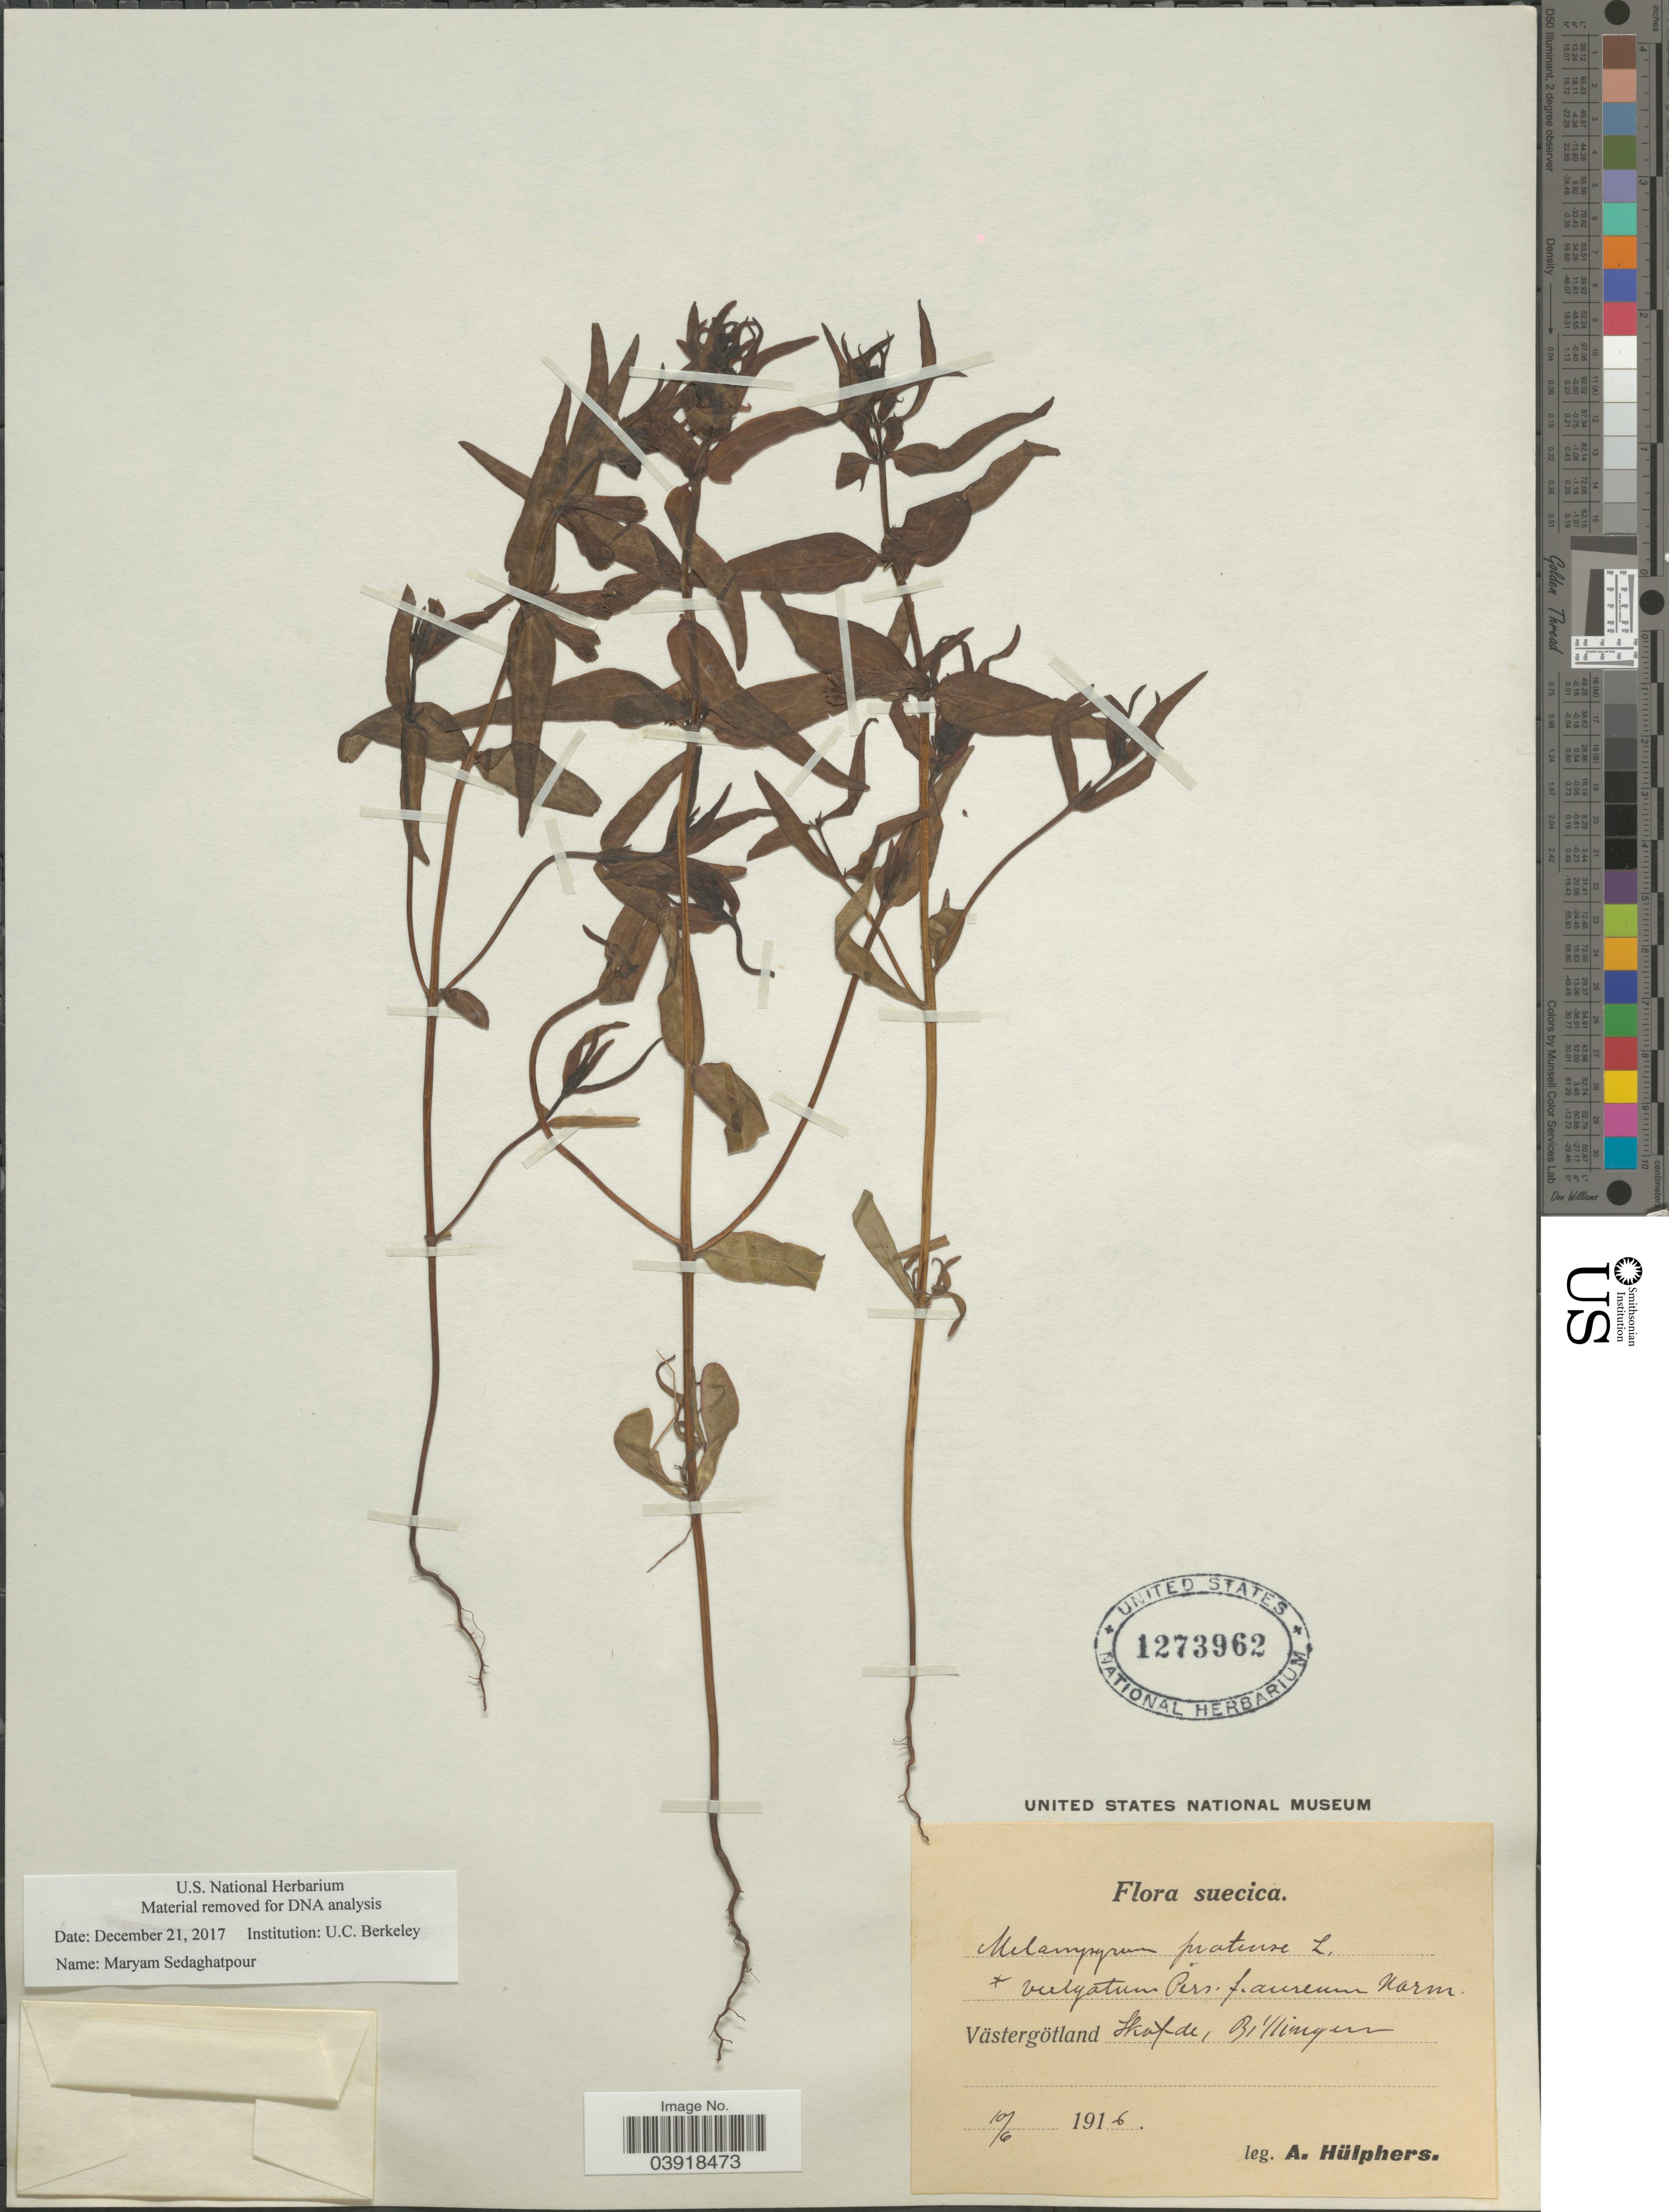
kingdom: Plantae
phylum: Tracheophyta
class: Magnoliopsida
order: Lamiales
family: Orobanchaceae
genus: Melampyrum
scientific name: Melampyrum pratense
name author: L.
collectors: A. Hülphers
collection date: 1916-06-10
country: Sweden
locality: Suecica. Västergötland Skafde, Billingen.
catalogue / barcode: US 1273962